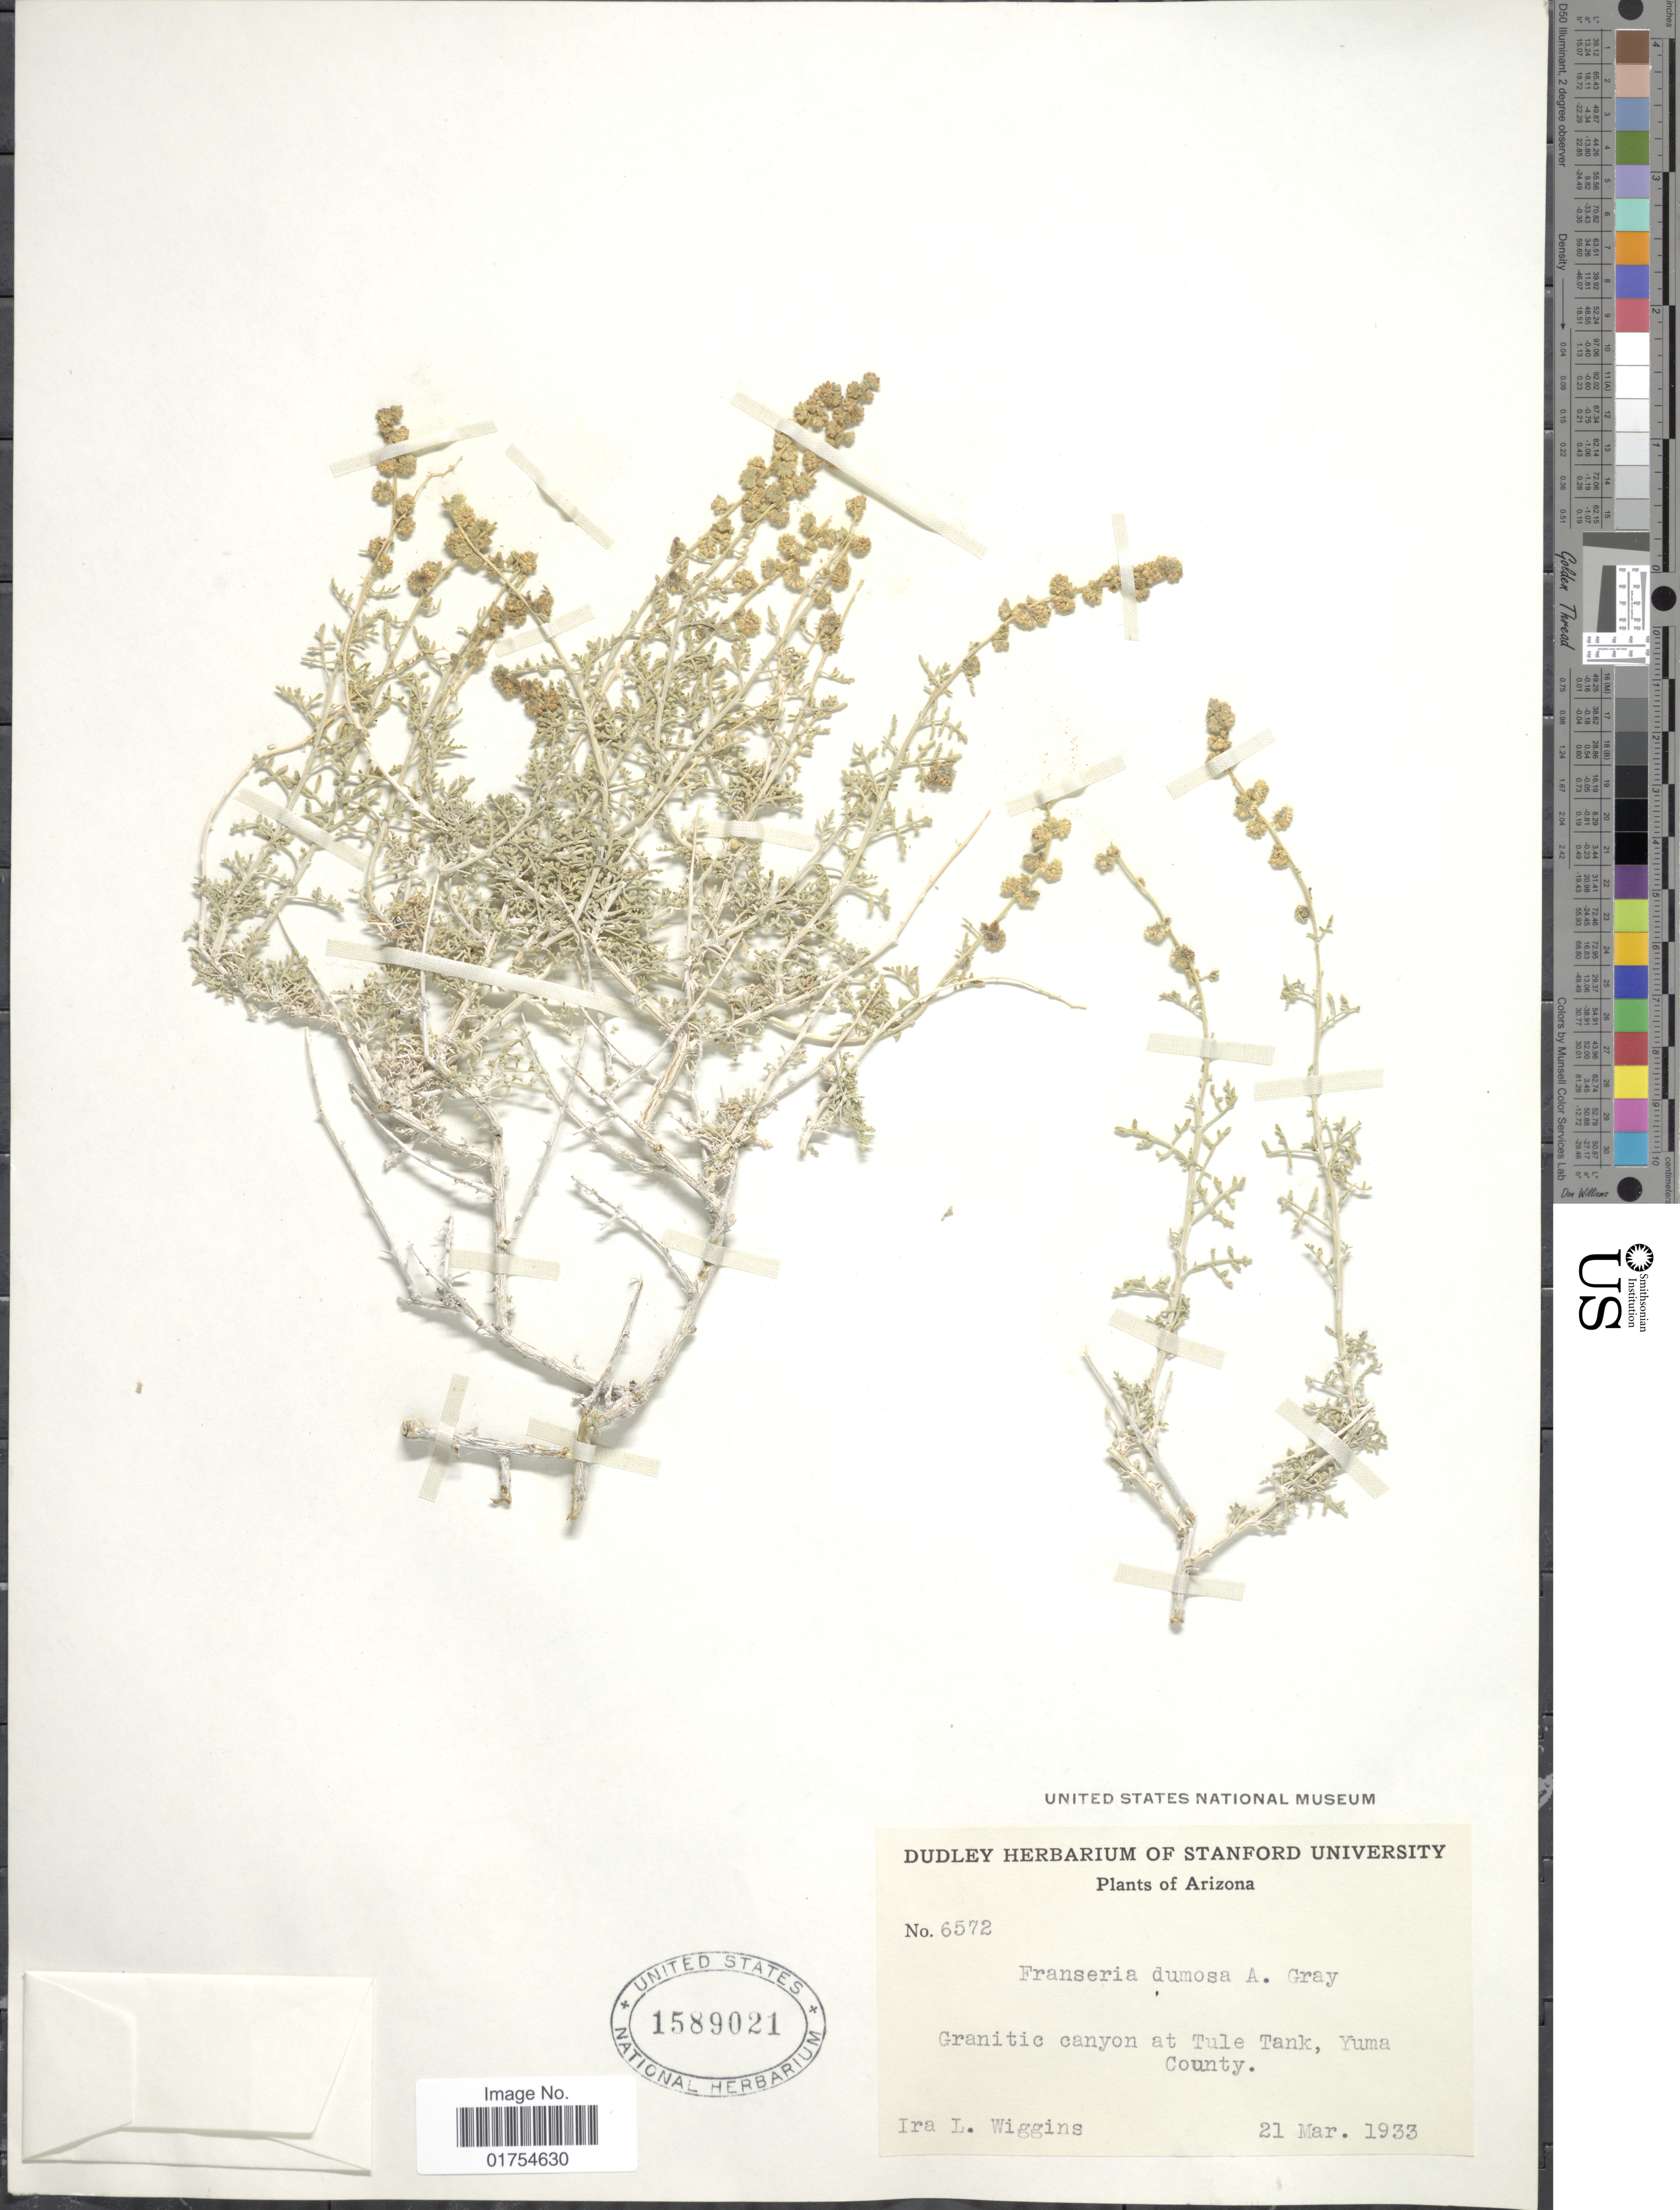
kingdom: Plantae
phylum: Tracheophyta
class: Magnoliopsida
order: Asterales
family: Asteraceae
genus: Franseria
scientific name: Franseria dumosa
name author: A. Gray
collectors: I. L. Wiggins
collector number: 6572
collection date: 1933-03-21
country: United States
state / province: Arizona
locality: Granitic canyon at Tule Tank, Yuma County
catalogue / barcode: US 1589021